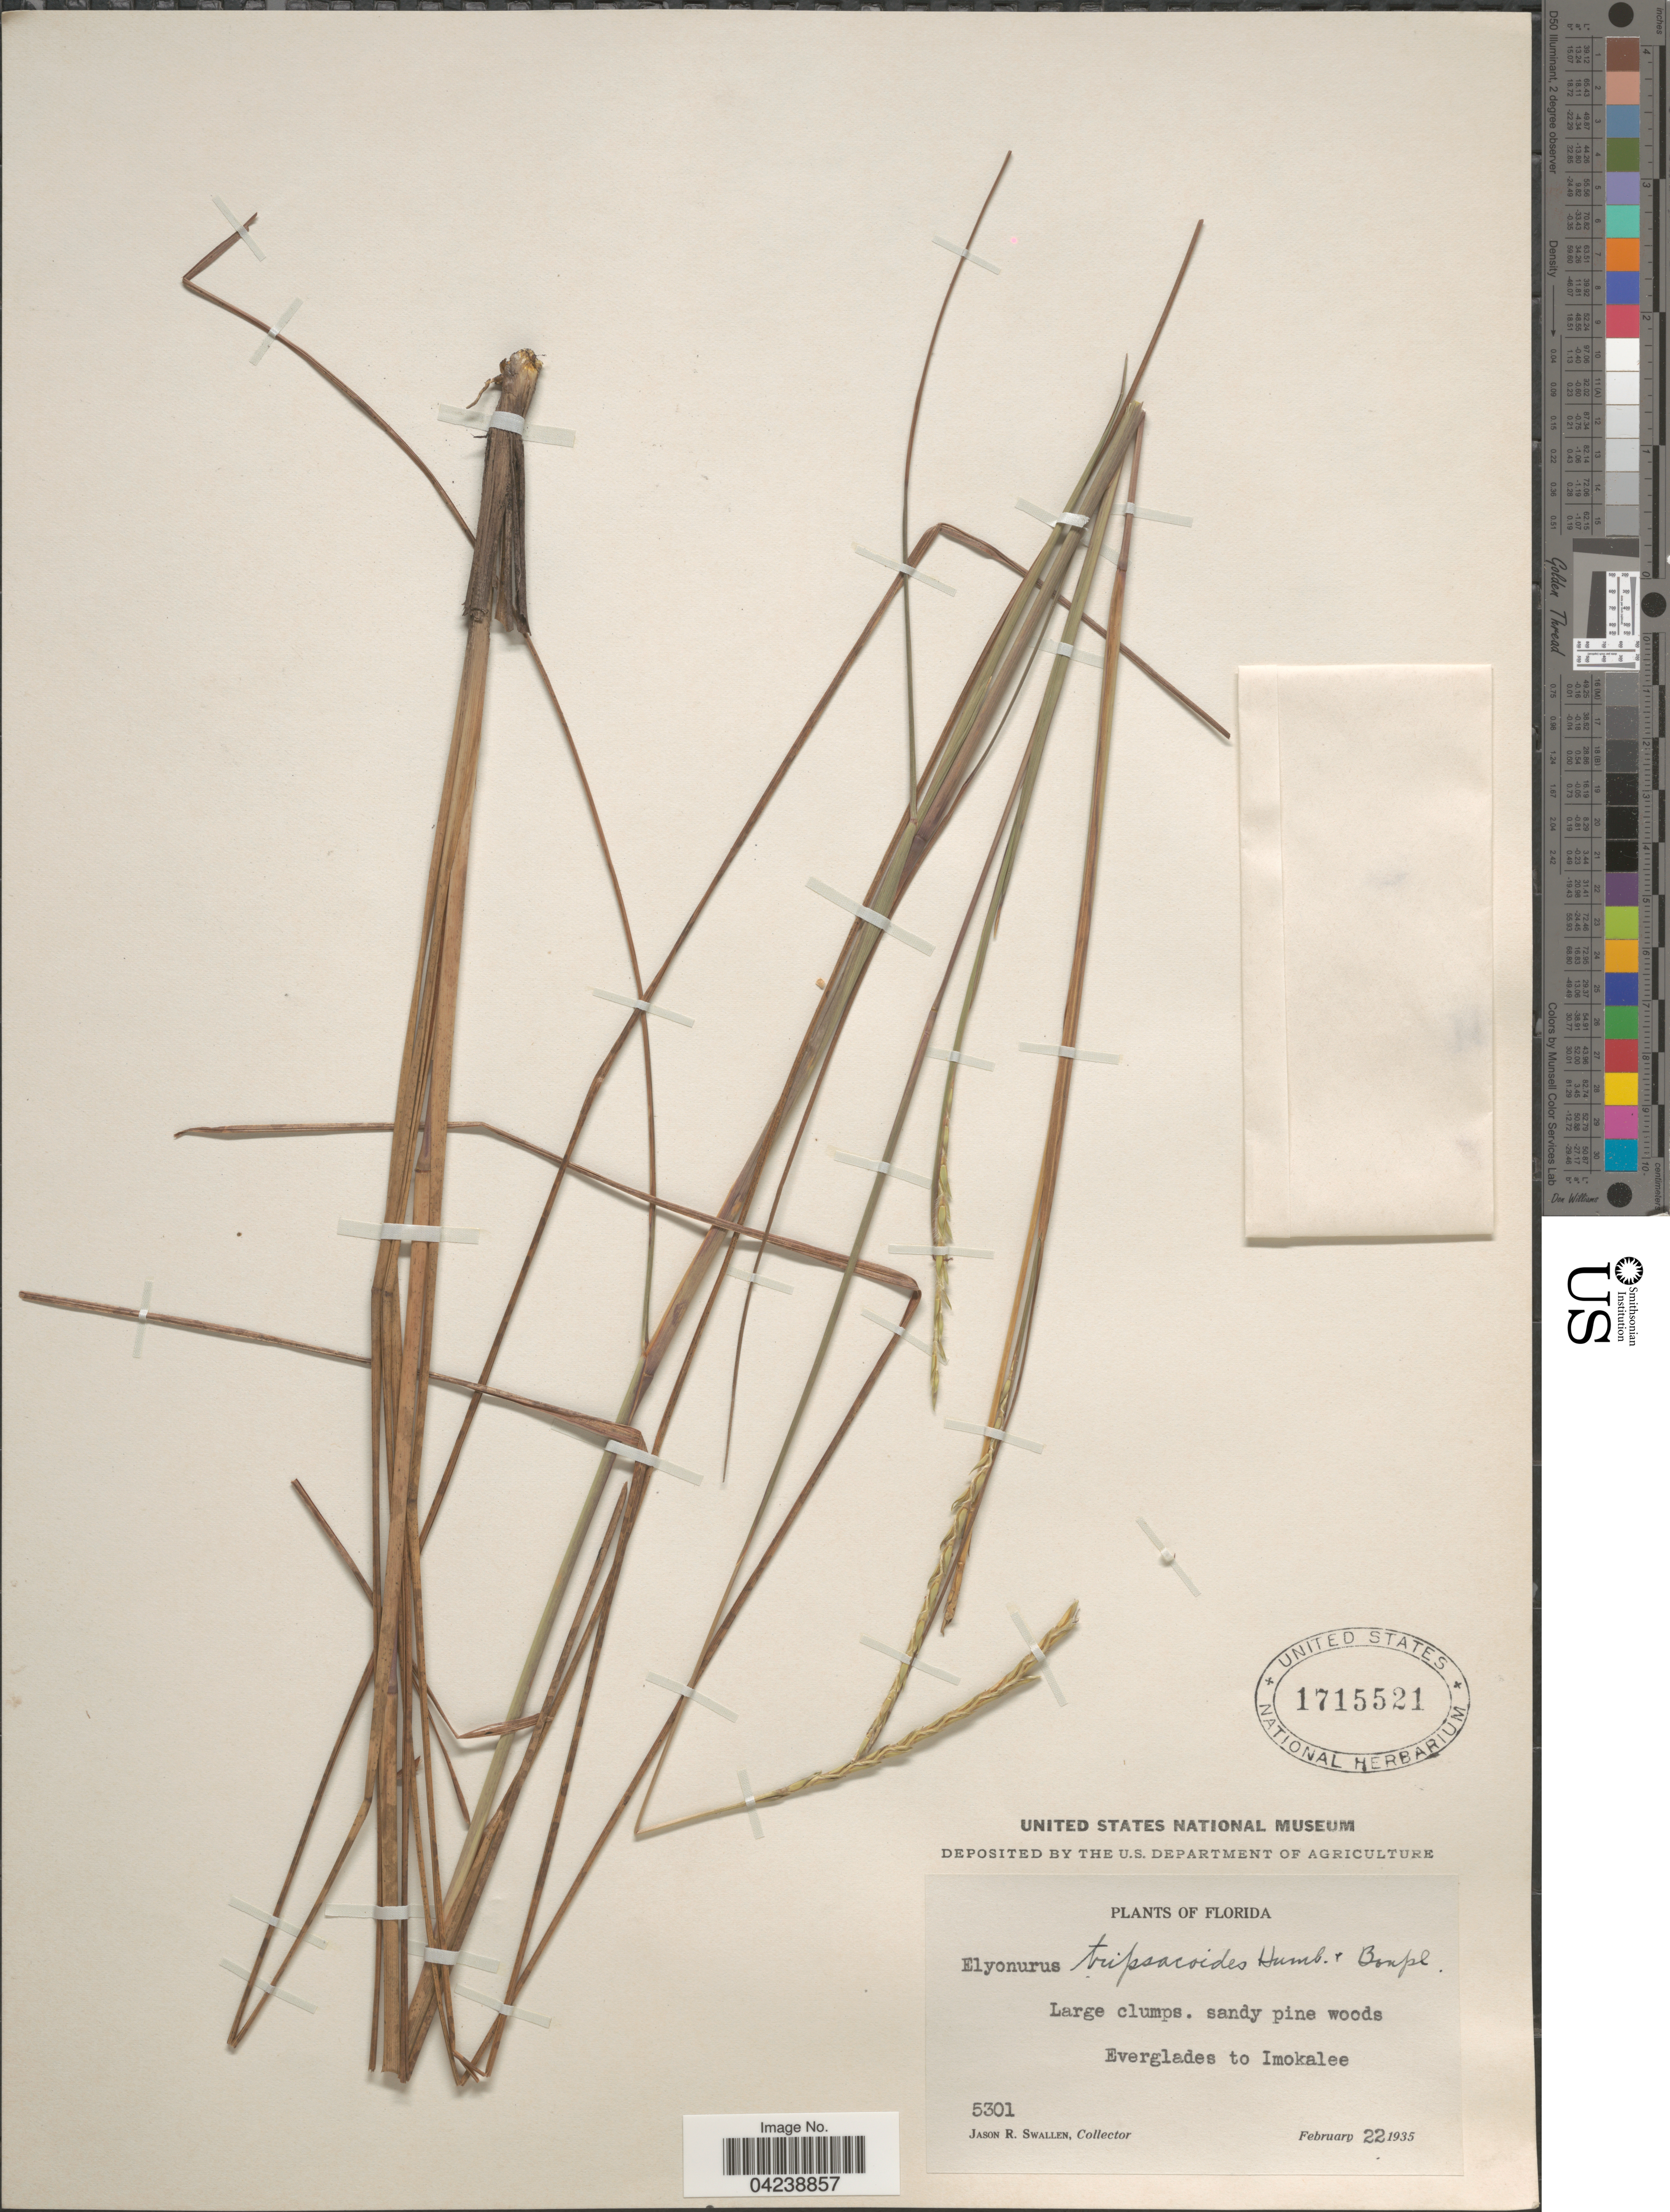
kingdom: Plantae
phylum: Tracheophyta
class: Liliopsida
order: Poales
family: Poaceae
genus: Elionurus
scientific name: Elionurus tripsacoides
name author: Humb. & Bonpl. ex Willd.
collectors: J. R. Swallen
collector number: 5301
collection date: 1935-02-22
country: United States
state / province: Florida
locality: Everglades to Imokalee.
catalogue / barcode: US 1715521